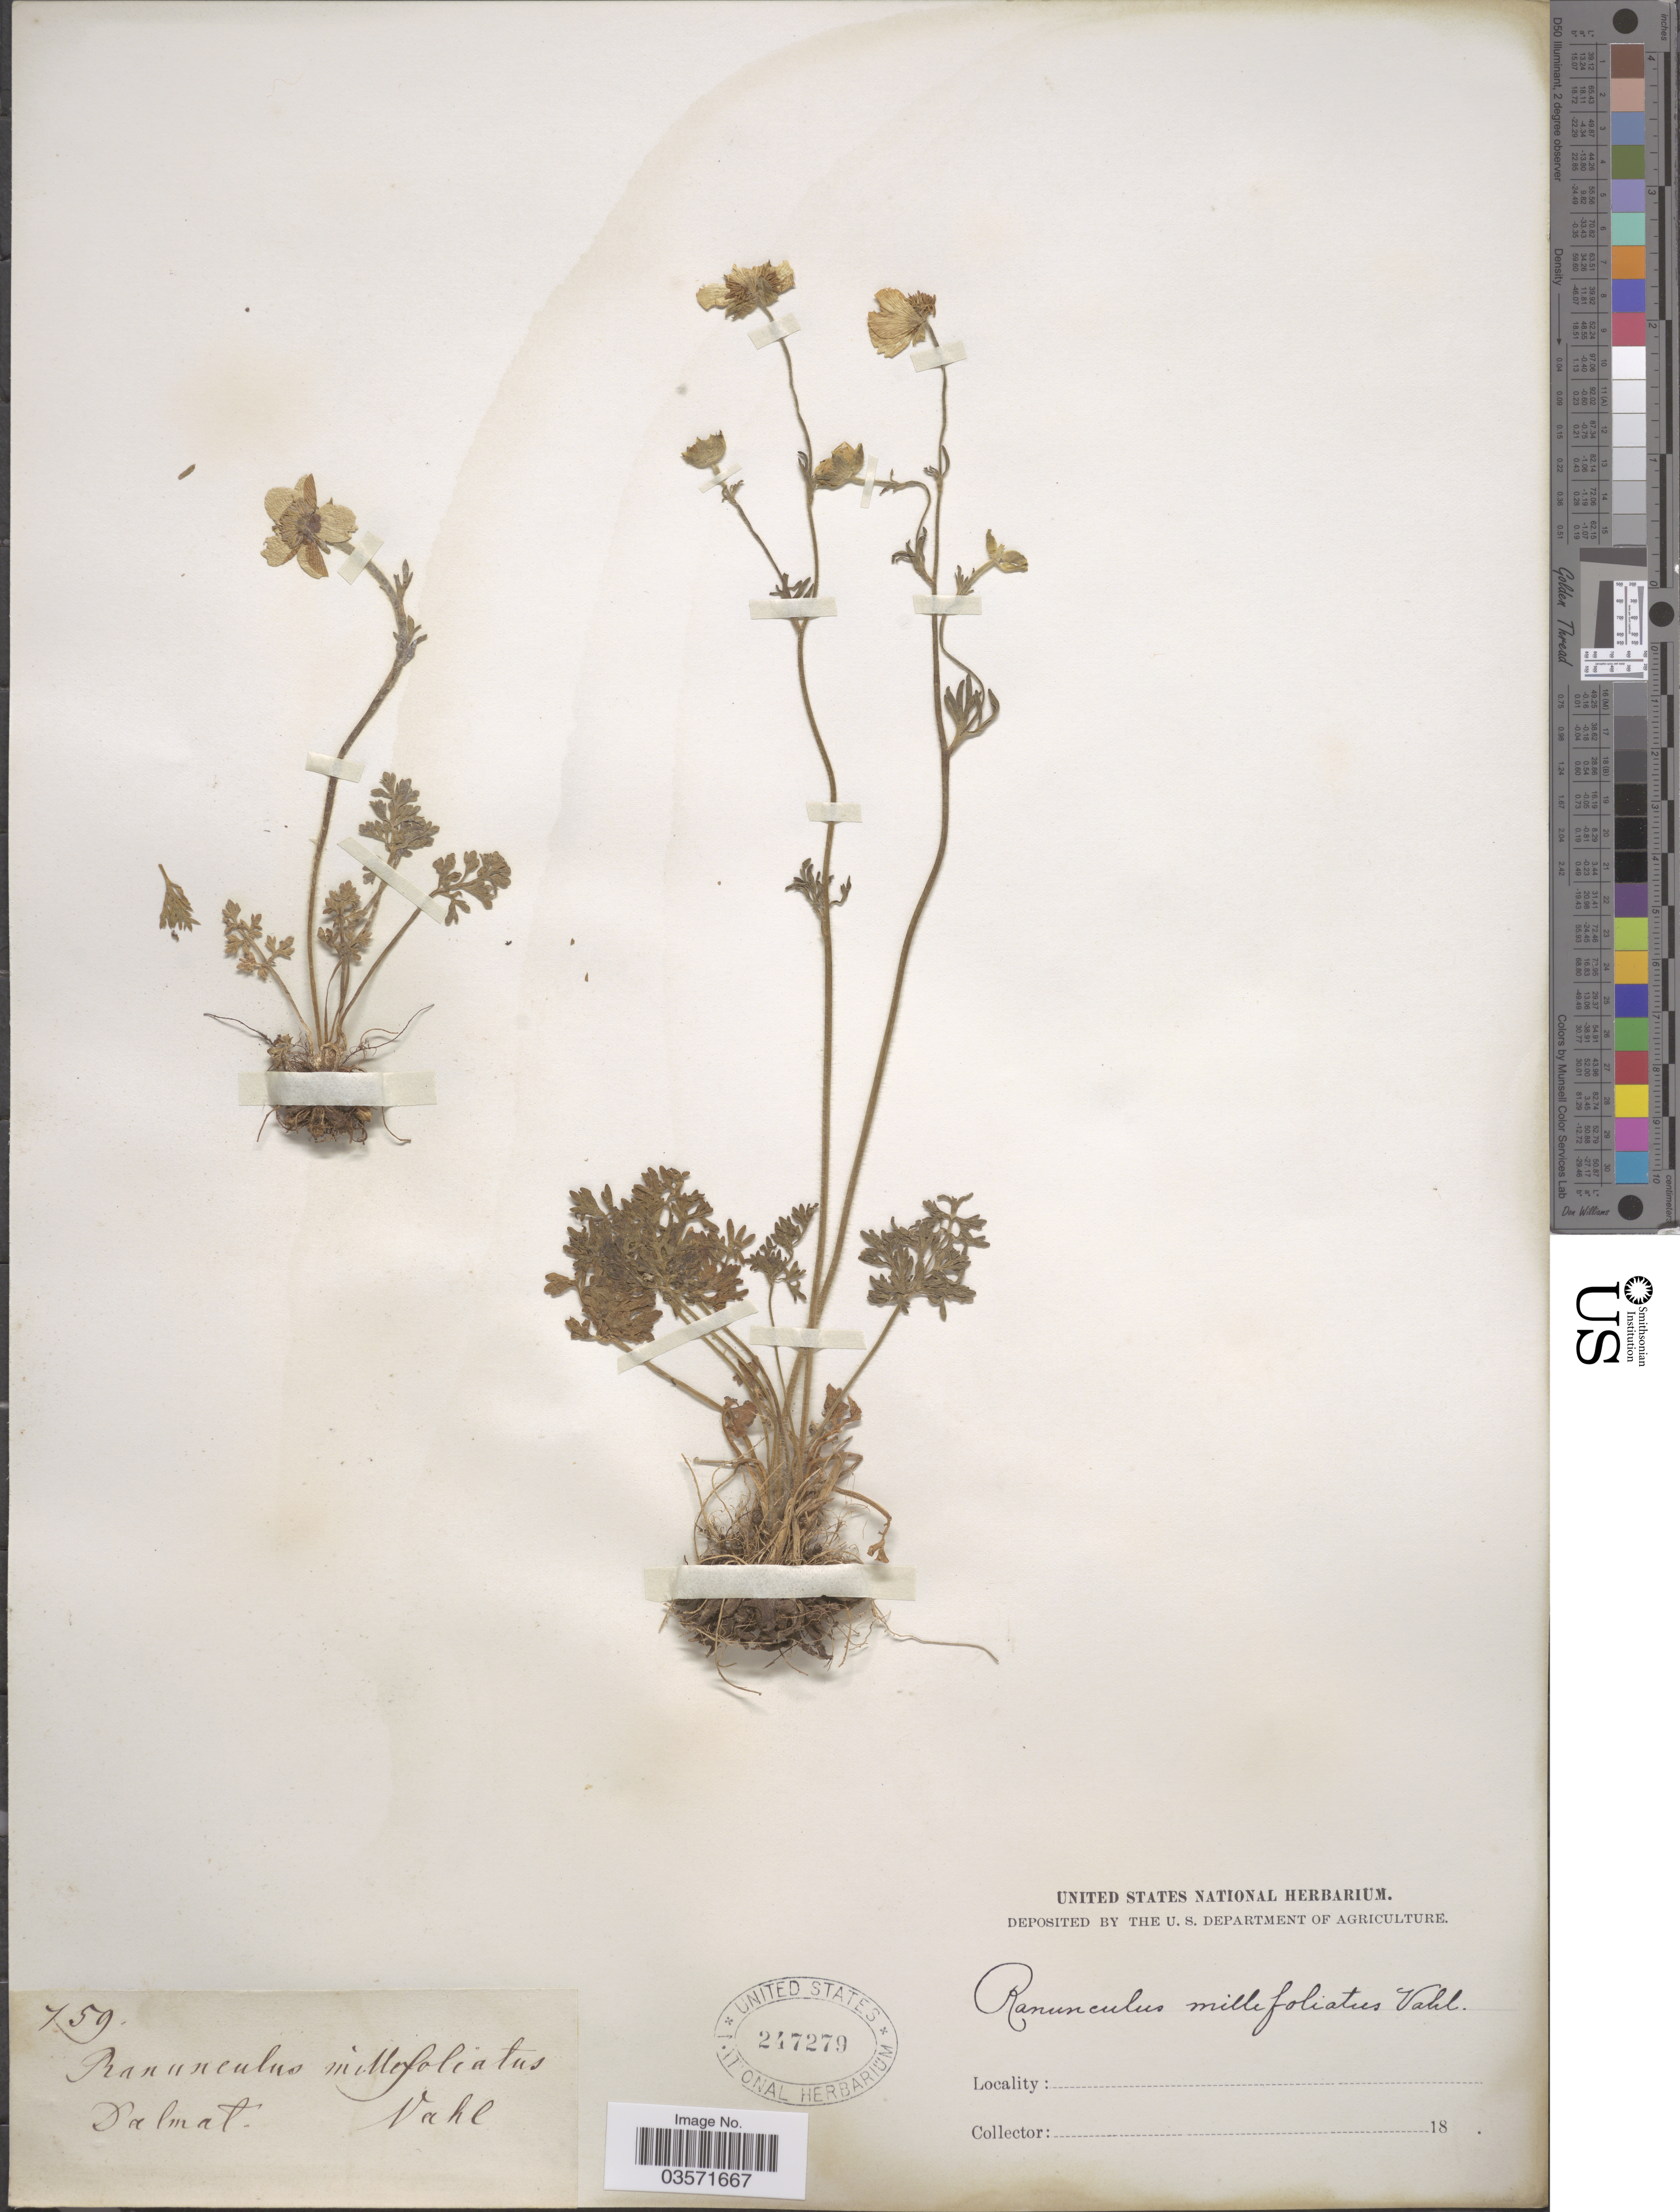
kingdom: Plantae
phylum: Tracheophyta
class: Magnoliopsida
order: Ranunculales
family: Ranunculaceae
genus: Ranunculus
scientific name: Ranunculus millefoliatus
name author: Vahl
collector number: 759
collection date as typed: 18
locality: Dalmat.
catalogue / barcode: US 247279